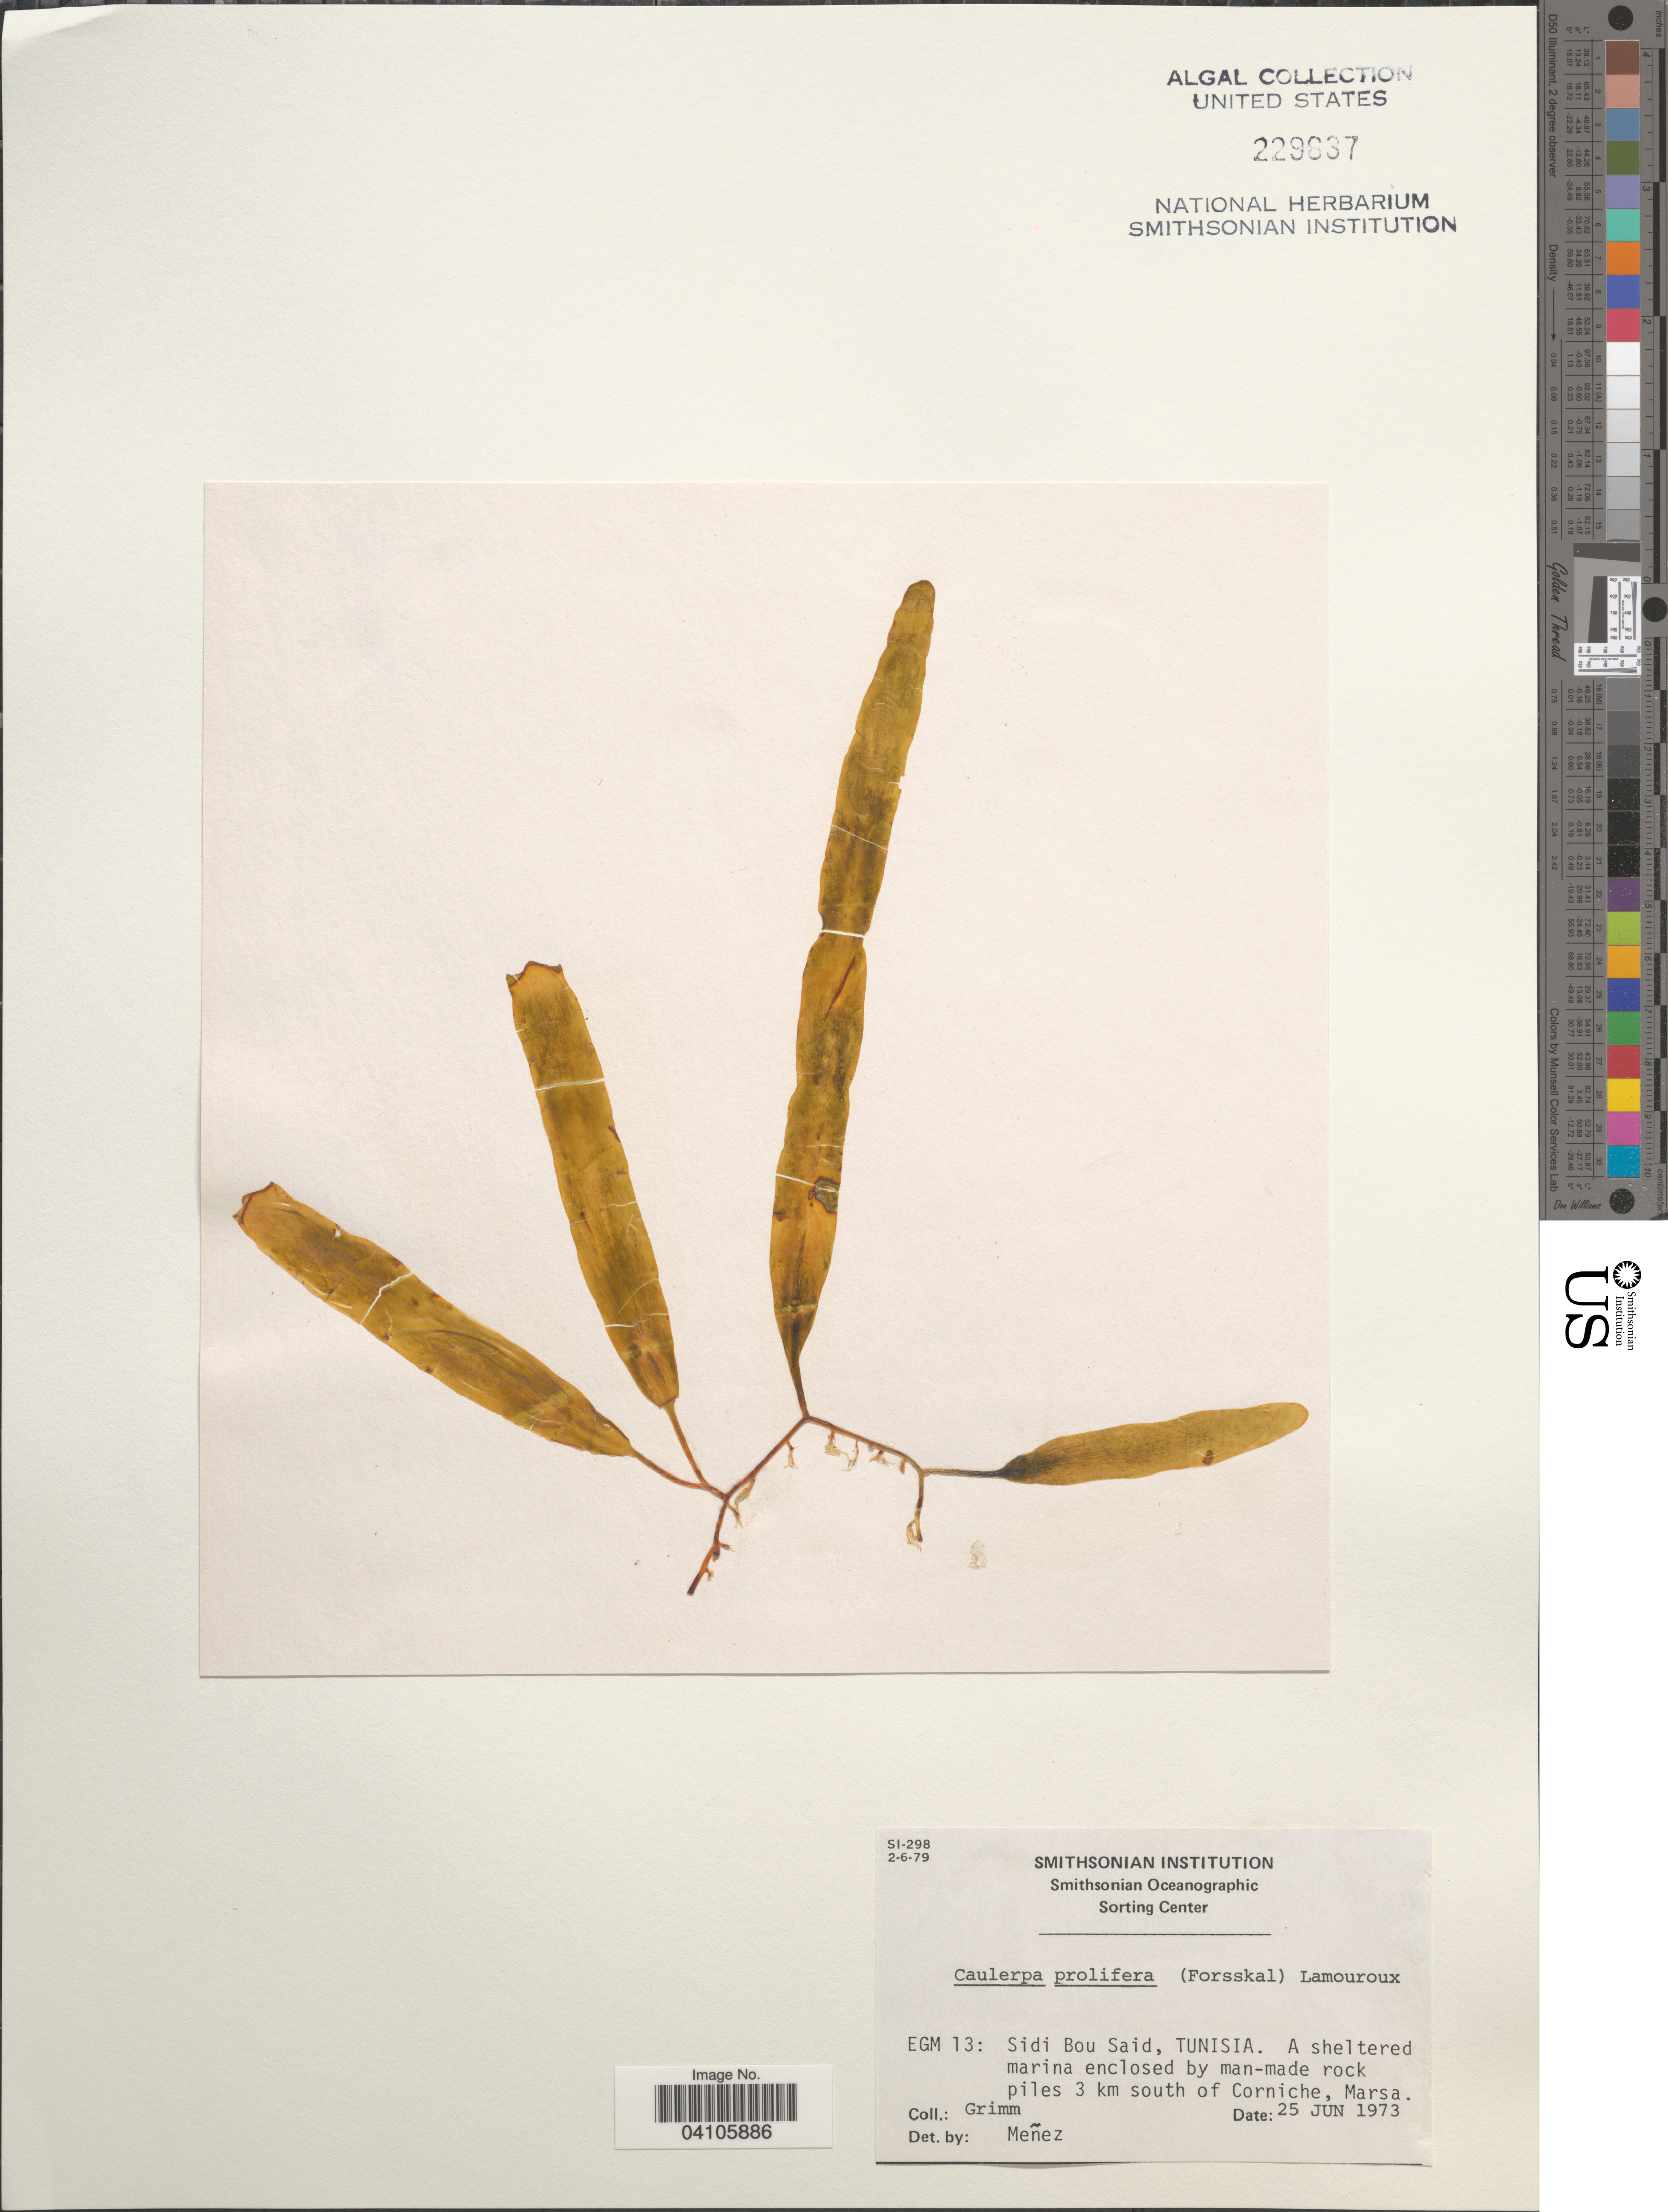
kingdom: Plantae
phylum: Chlorophyta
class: Ulvophyceae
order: Bryopsidales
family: Caulerpaceae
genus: Caulerpa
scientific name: Caulerpa prolifera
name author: (Forssk.) J.V.Lamouroux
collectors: Grimm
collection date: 1973-06-25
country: Tunisia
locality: EGM 13: Sidi Bou Said. A sheltered marina enclosed by man-made rock piles 3 km south of Corniche, La Marsa.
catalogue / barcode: US 229837